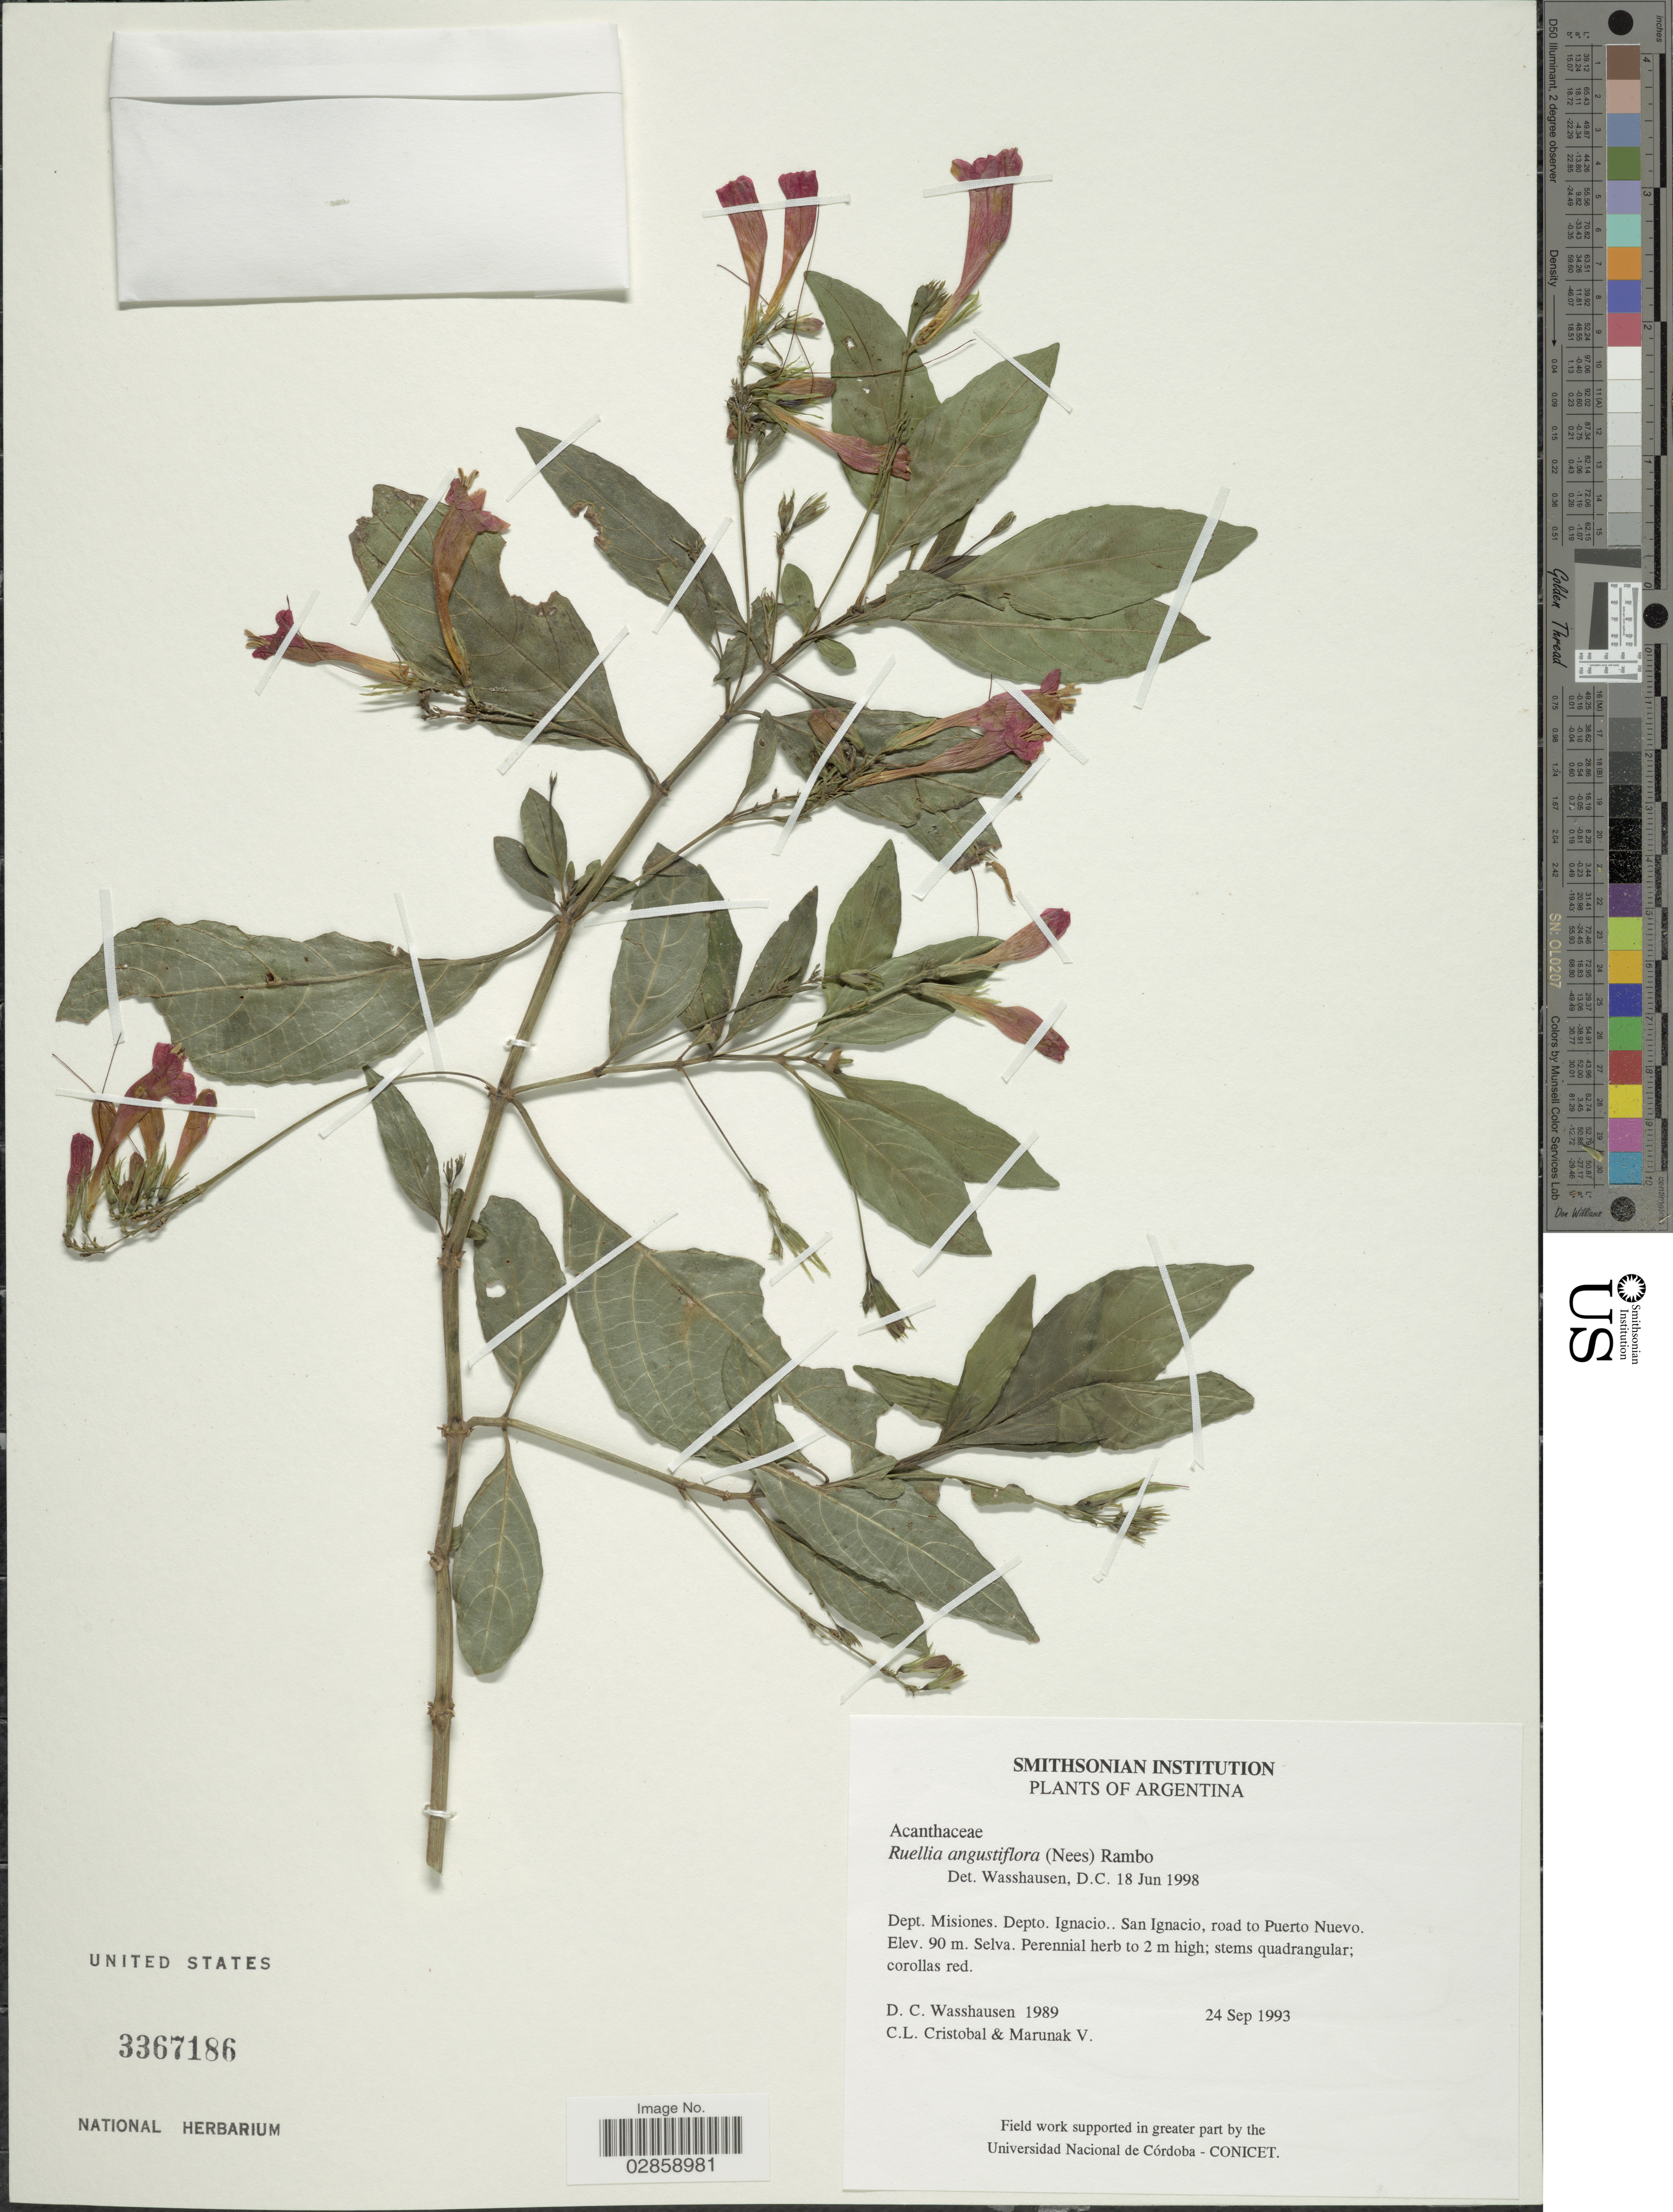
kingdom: Plantae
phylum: Tracheophyta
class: Magnoliopsida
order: Lamiales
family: Acanthaceae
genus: Ruellia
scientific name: Ruellia angustiflora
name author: (Nees) Lindau ex Rambo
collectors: D. C. Wasshausen, C. L. Cristóbal & V. Marunak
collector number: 1989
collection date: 1993-09-24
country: Argentina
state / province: Misiones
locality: Dept. Misiones. Depto. Ignacio. San Ignacio, road to Puerto Nuevo.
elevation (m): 90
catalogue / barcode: US 3367186